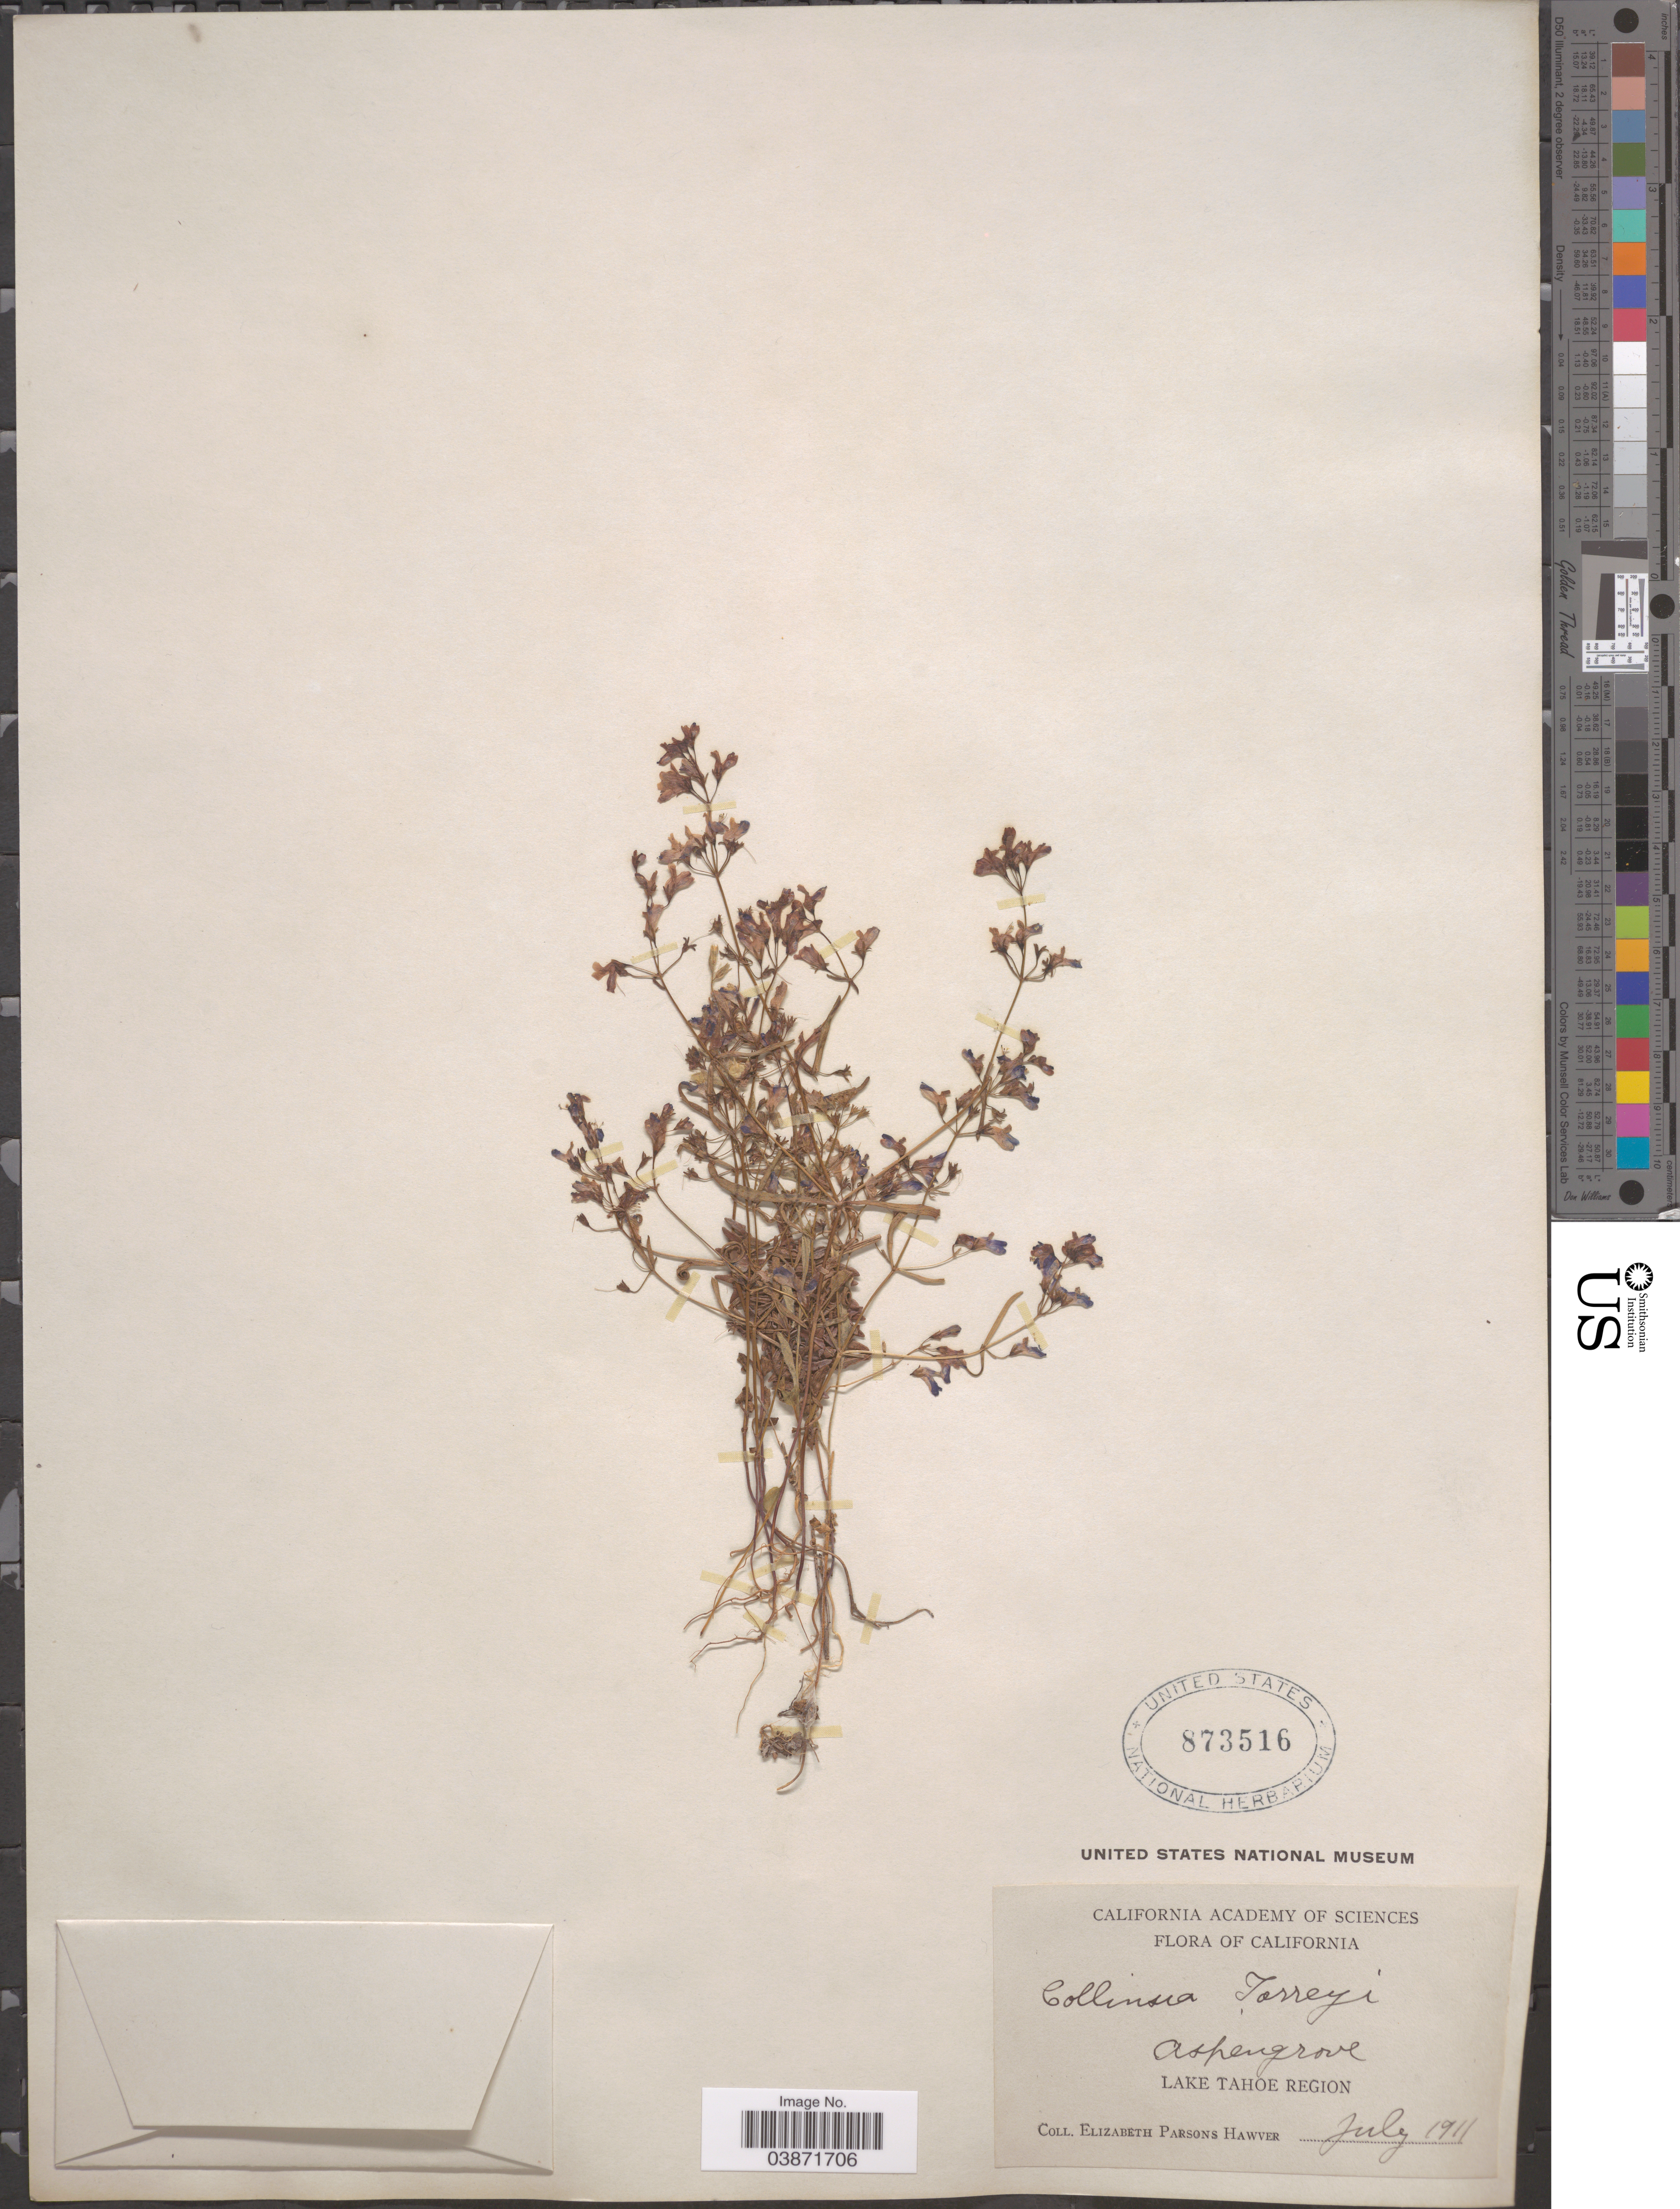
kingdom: Plantae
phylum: Tracheophyta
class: Magnoliopsida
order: Lamiales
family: Plantaginaceae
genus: Collinsia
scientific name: Collinsia torreyi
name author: A. Gray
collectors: E. Hawver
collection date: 1911-07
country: United States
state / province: California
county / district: Nevada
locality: Aspengrove. Lake Tahoe Region.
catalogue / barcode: US 873516